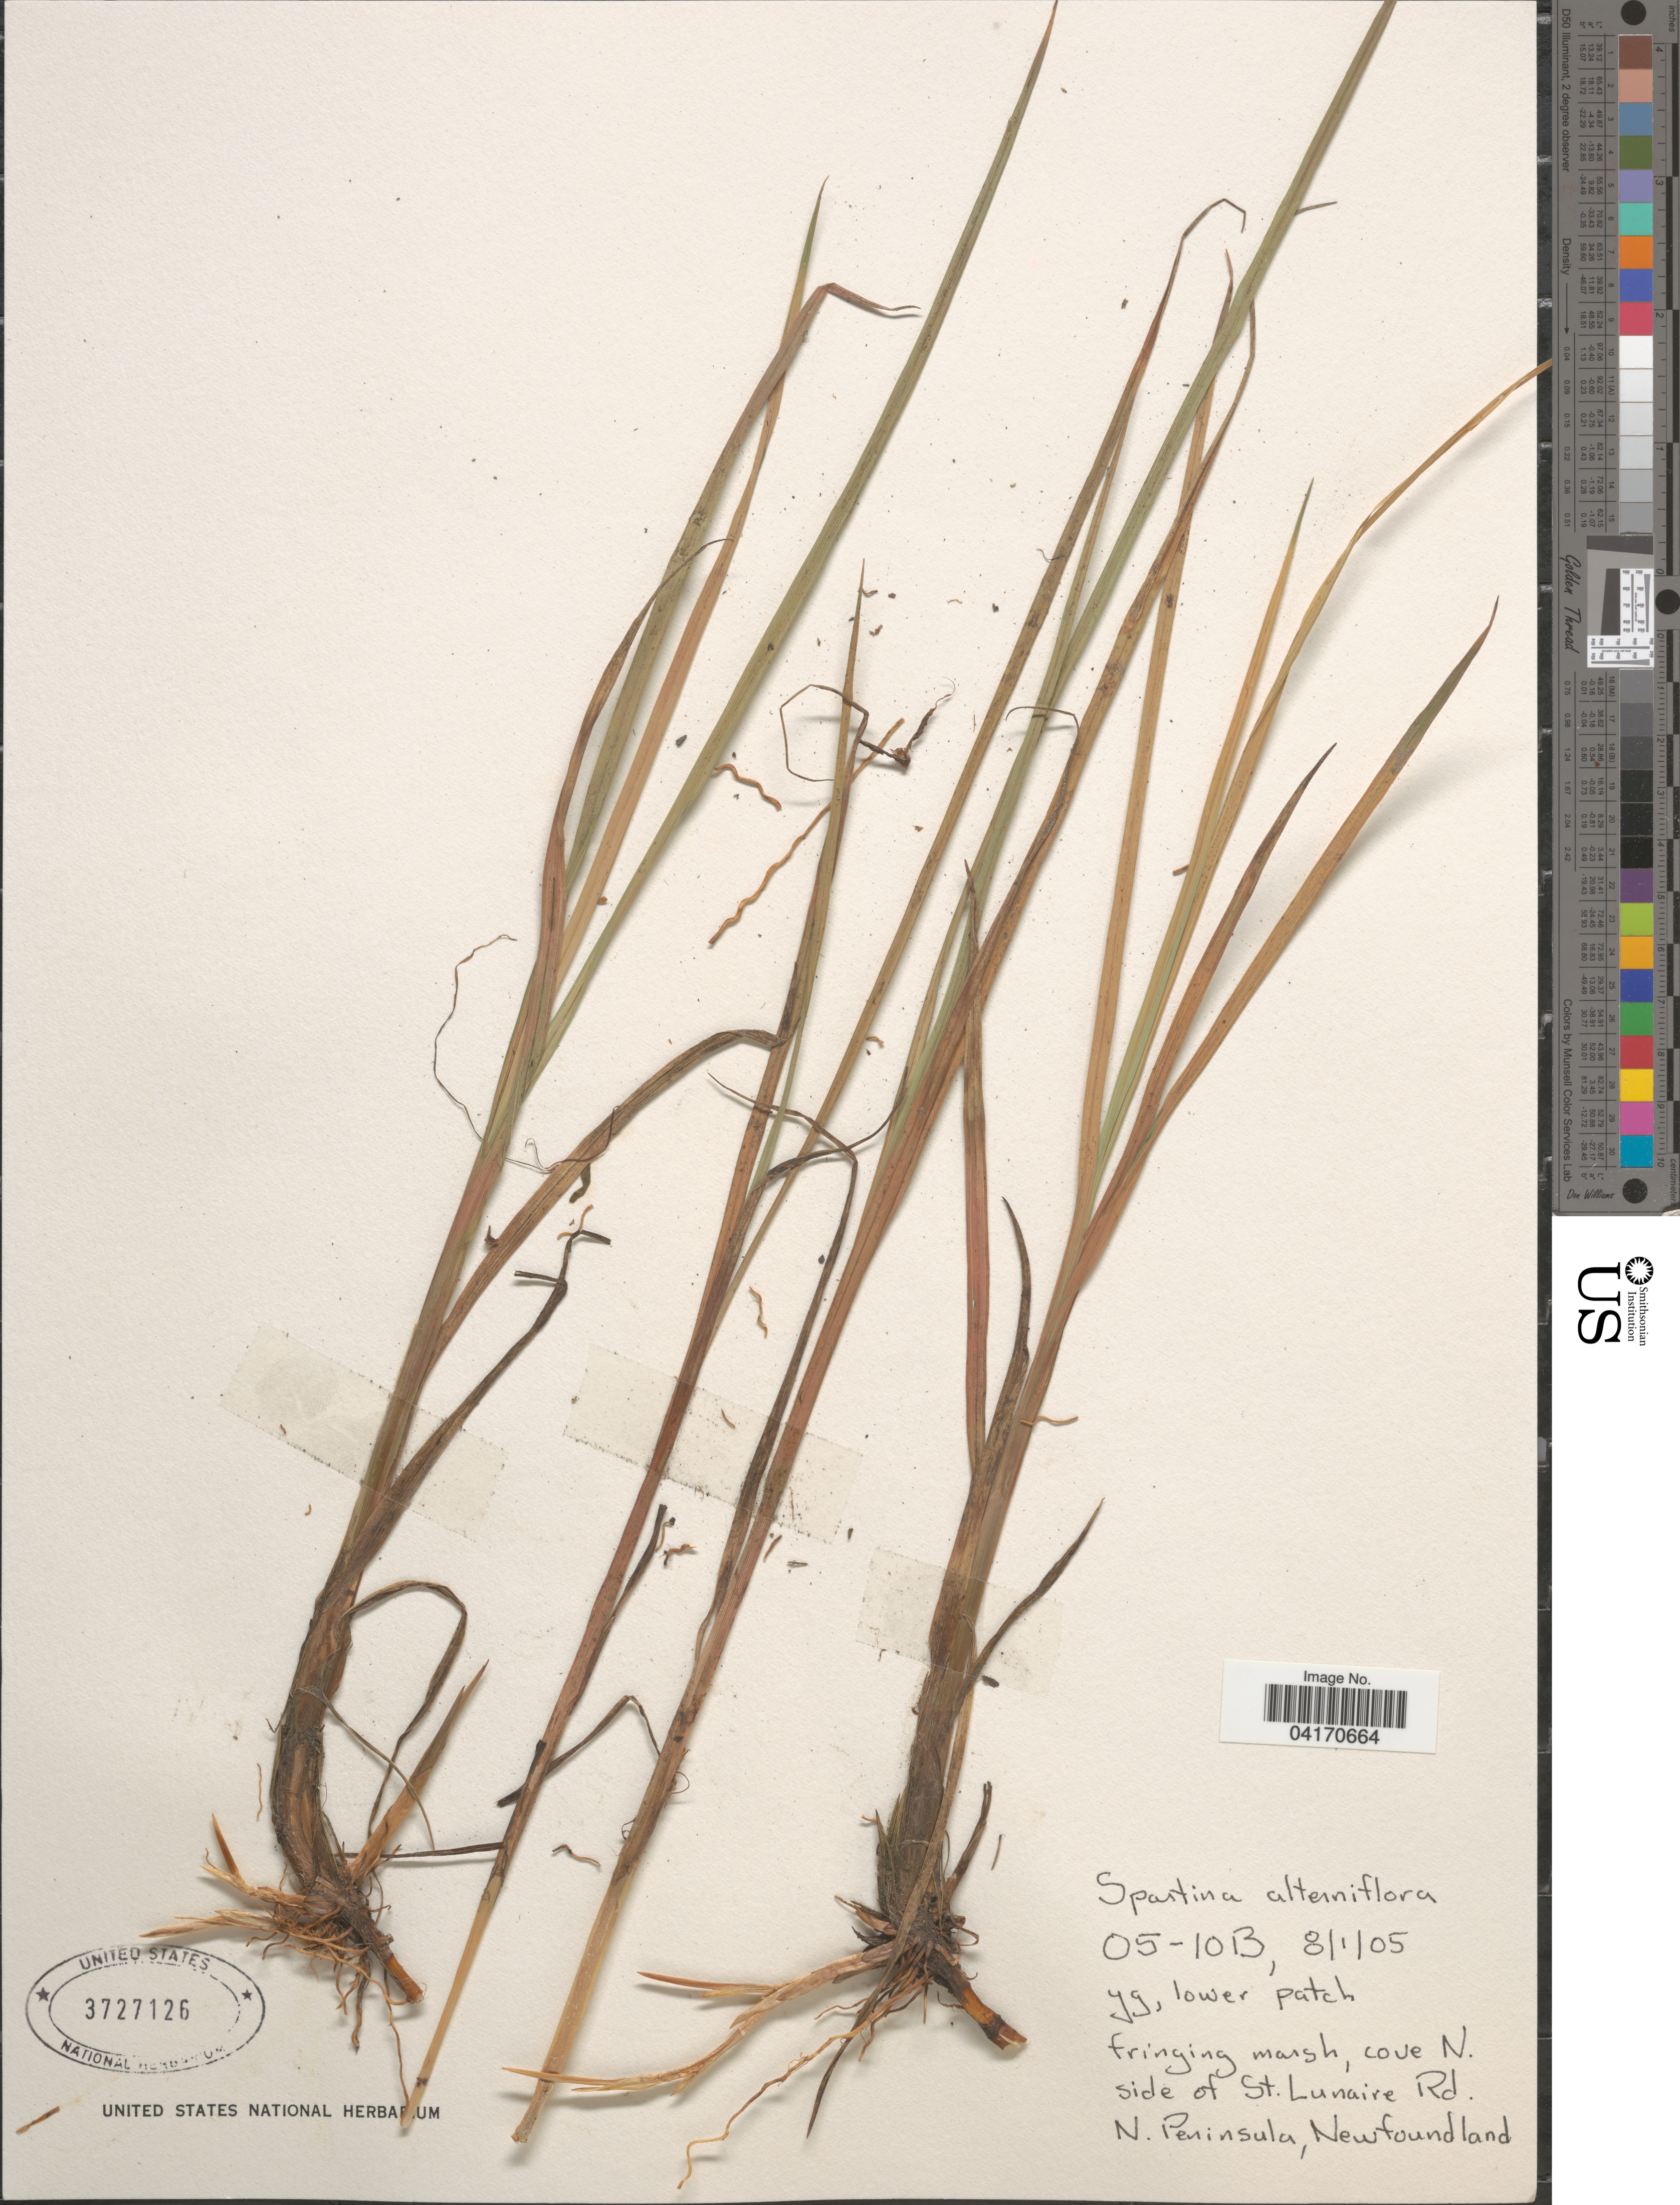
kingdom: Plantae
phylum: Tracheophyta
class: Liliopsida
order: Poales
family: Poaceae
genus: Spartina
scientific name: Spartina alterniflora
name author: Loisel.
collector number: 05-10B?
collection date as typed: Transcribed d/m/y: 8/1/5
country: Canada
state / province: Newfoundland and Labrador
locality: Cove N. side of St. Lunaire Rd. N. Peninsula.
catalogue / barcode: US 3727126